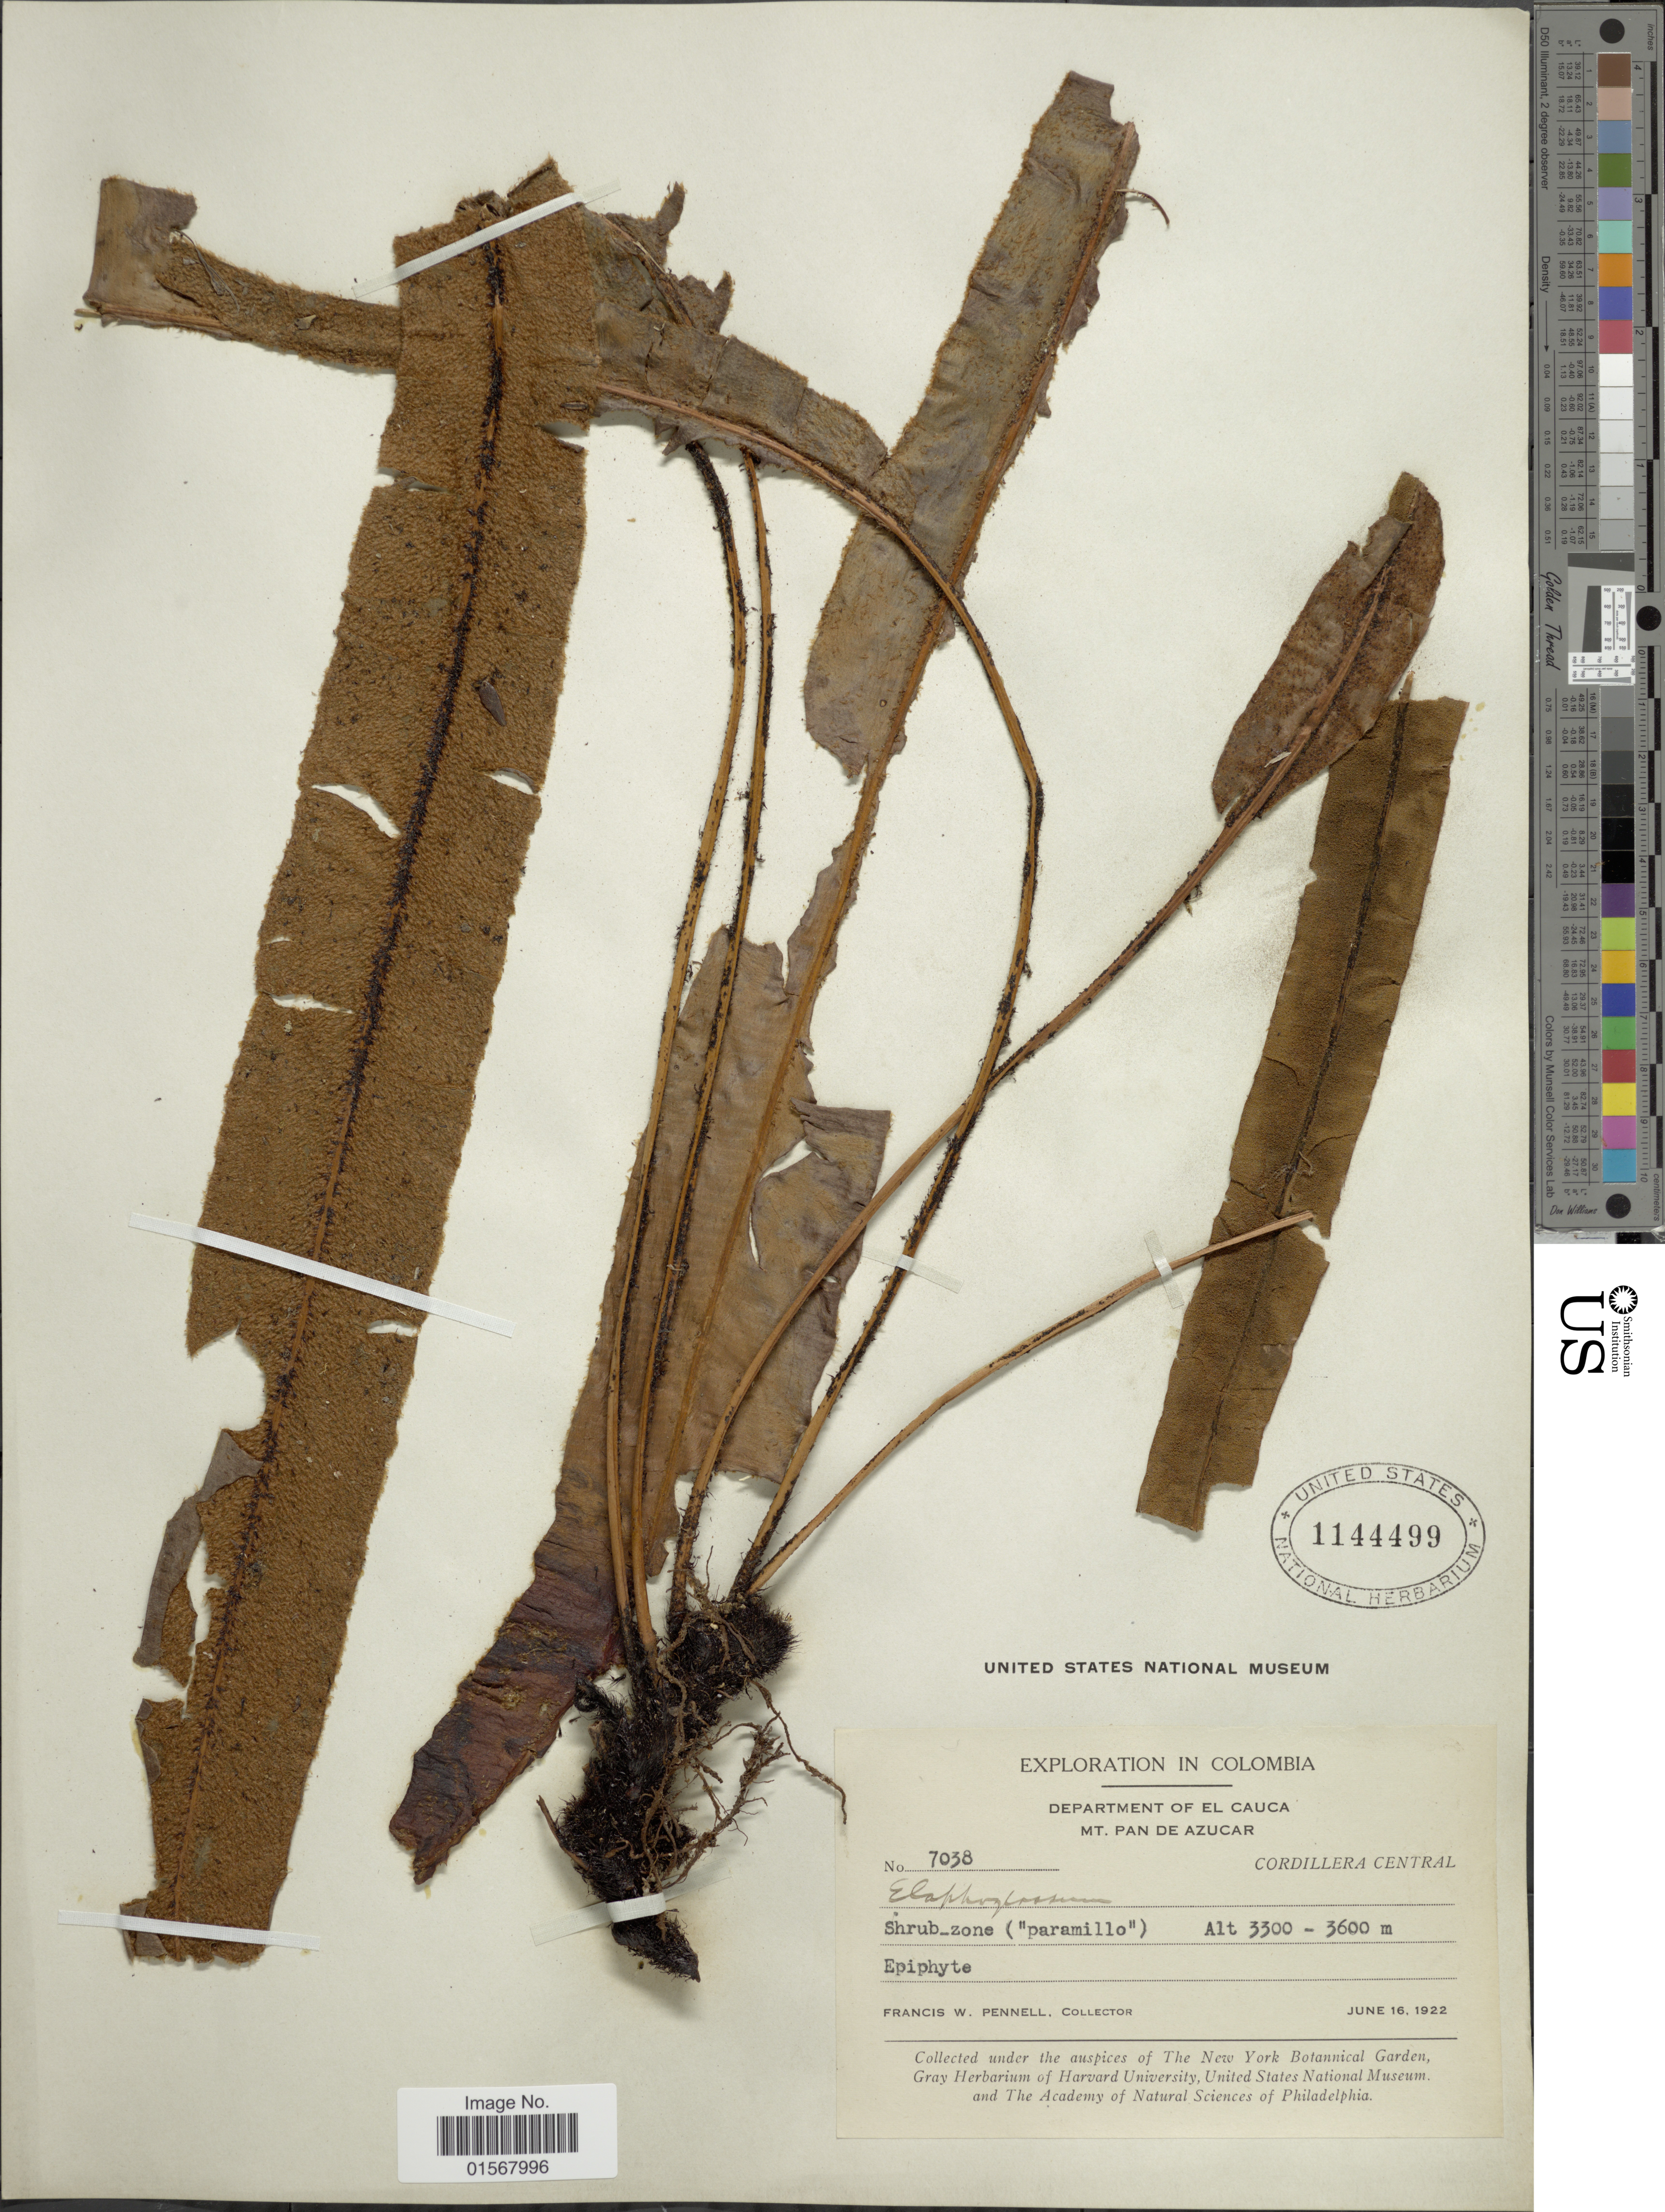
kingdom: Plantae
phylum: Tracheophyta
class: Polypodiopsida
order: Polypodiales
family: Dryopteridaceae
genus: Elaphoglossum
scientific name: Elaphoglossum sp.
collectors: F. W. Pennell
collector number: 7038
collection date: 1922-06-16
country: Colombia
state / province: Valle del Cauca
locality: Department of El Cauca, Mt. Pan de Azucar, Cordillera Central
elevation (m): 3300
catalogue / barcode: US 1144499